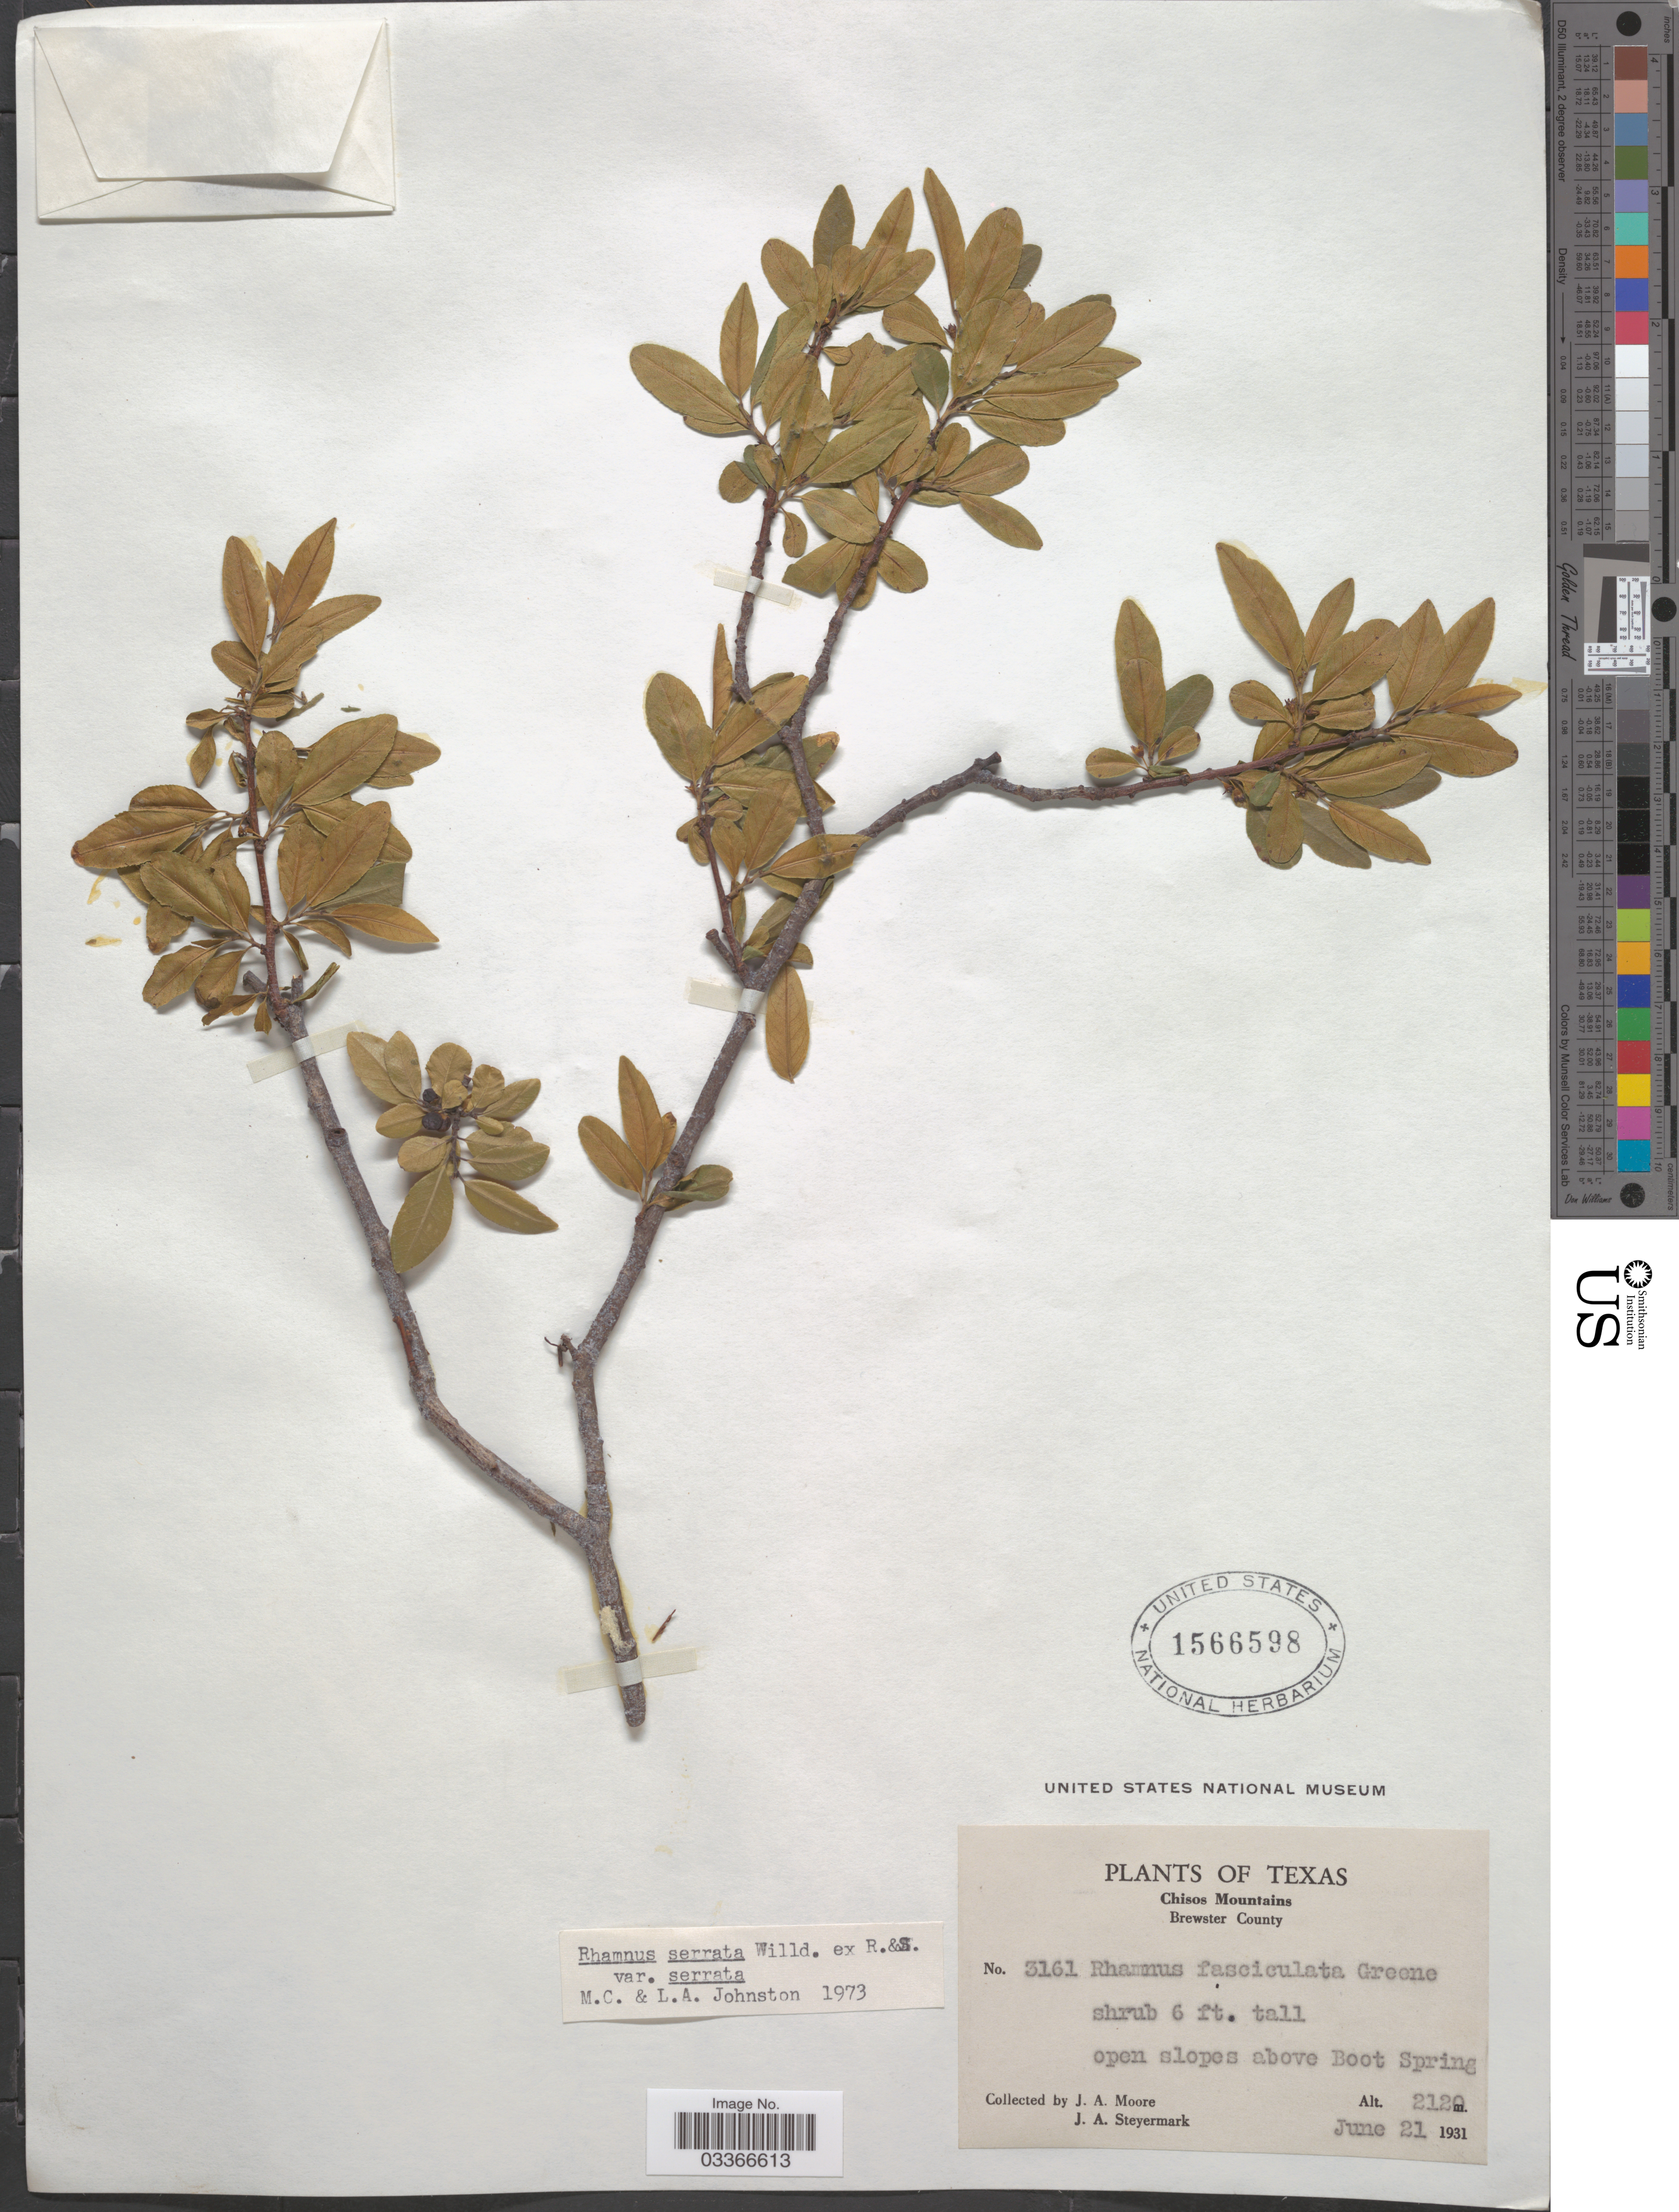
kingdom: Plantae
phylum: Tracheophyta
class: Magnoliopsida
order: Rosales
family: Rhamnaceae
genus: Rhamnus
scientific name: Rhamnus serrata var. serrata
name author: Humb. & Bonpl. ex Willd.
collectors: J. A. Moore & J. Steyermark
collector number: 3161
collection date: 1931-06-21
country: United States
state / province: Texas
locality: Chisos Mountains. Brewster County. Open slopes above Boot Spring.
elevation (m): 2120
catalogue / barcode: US 1566598